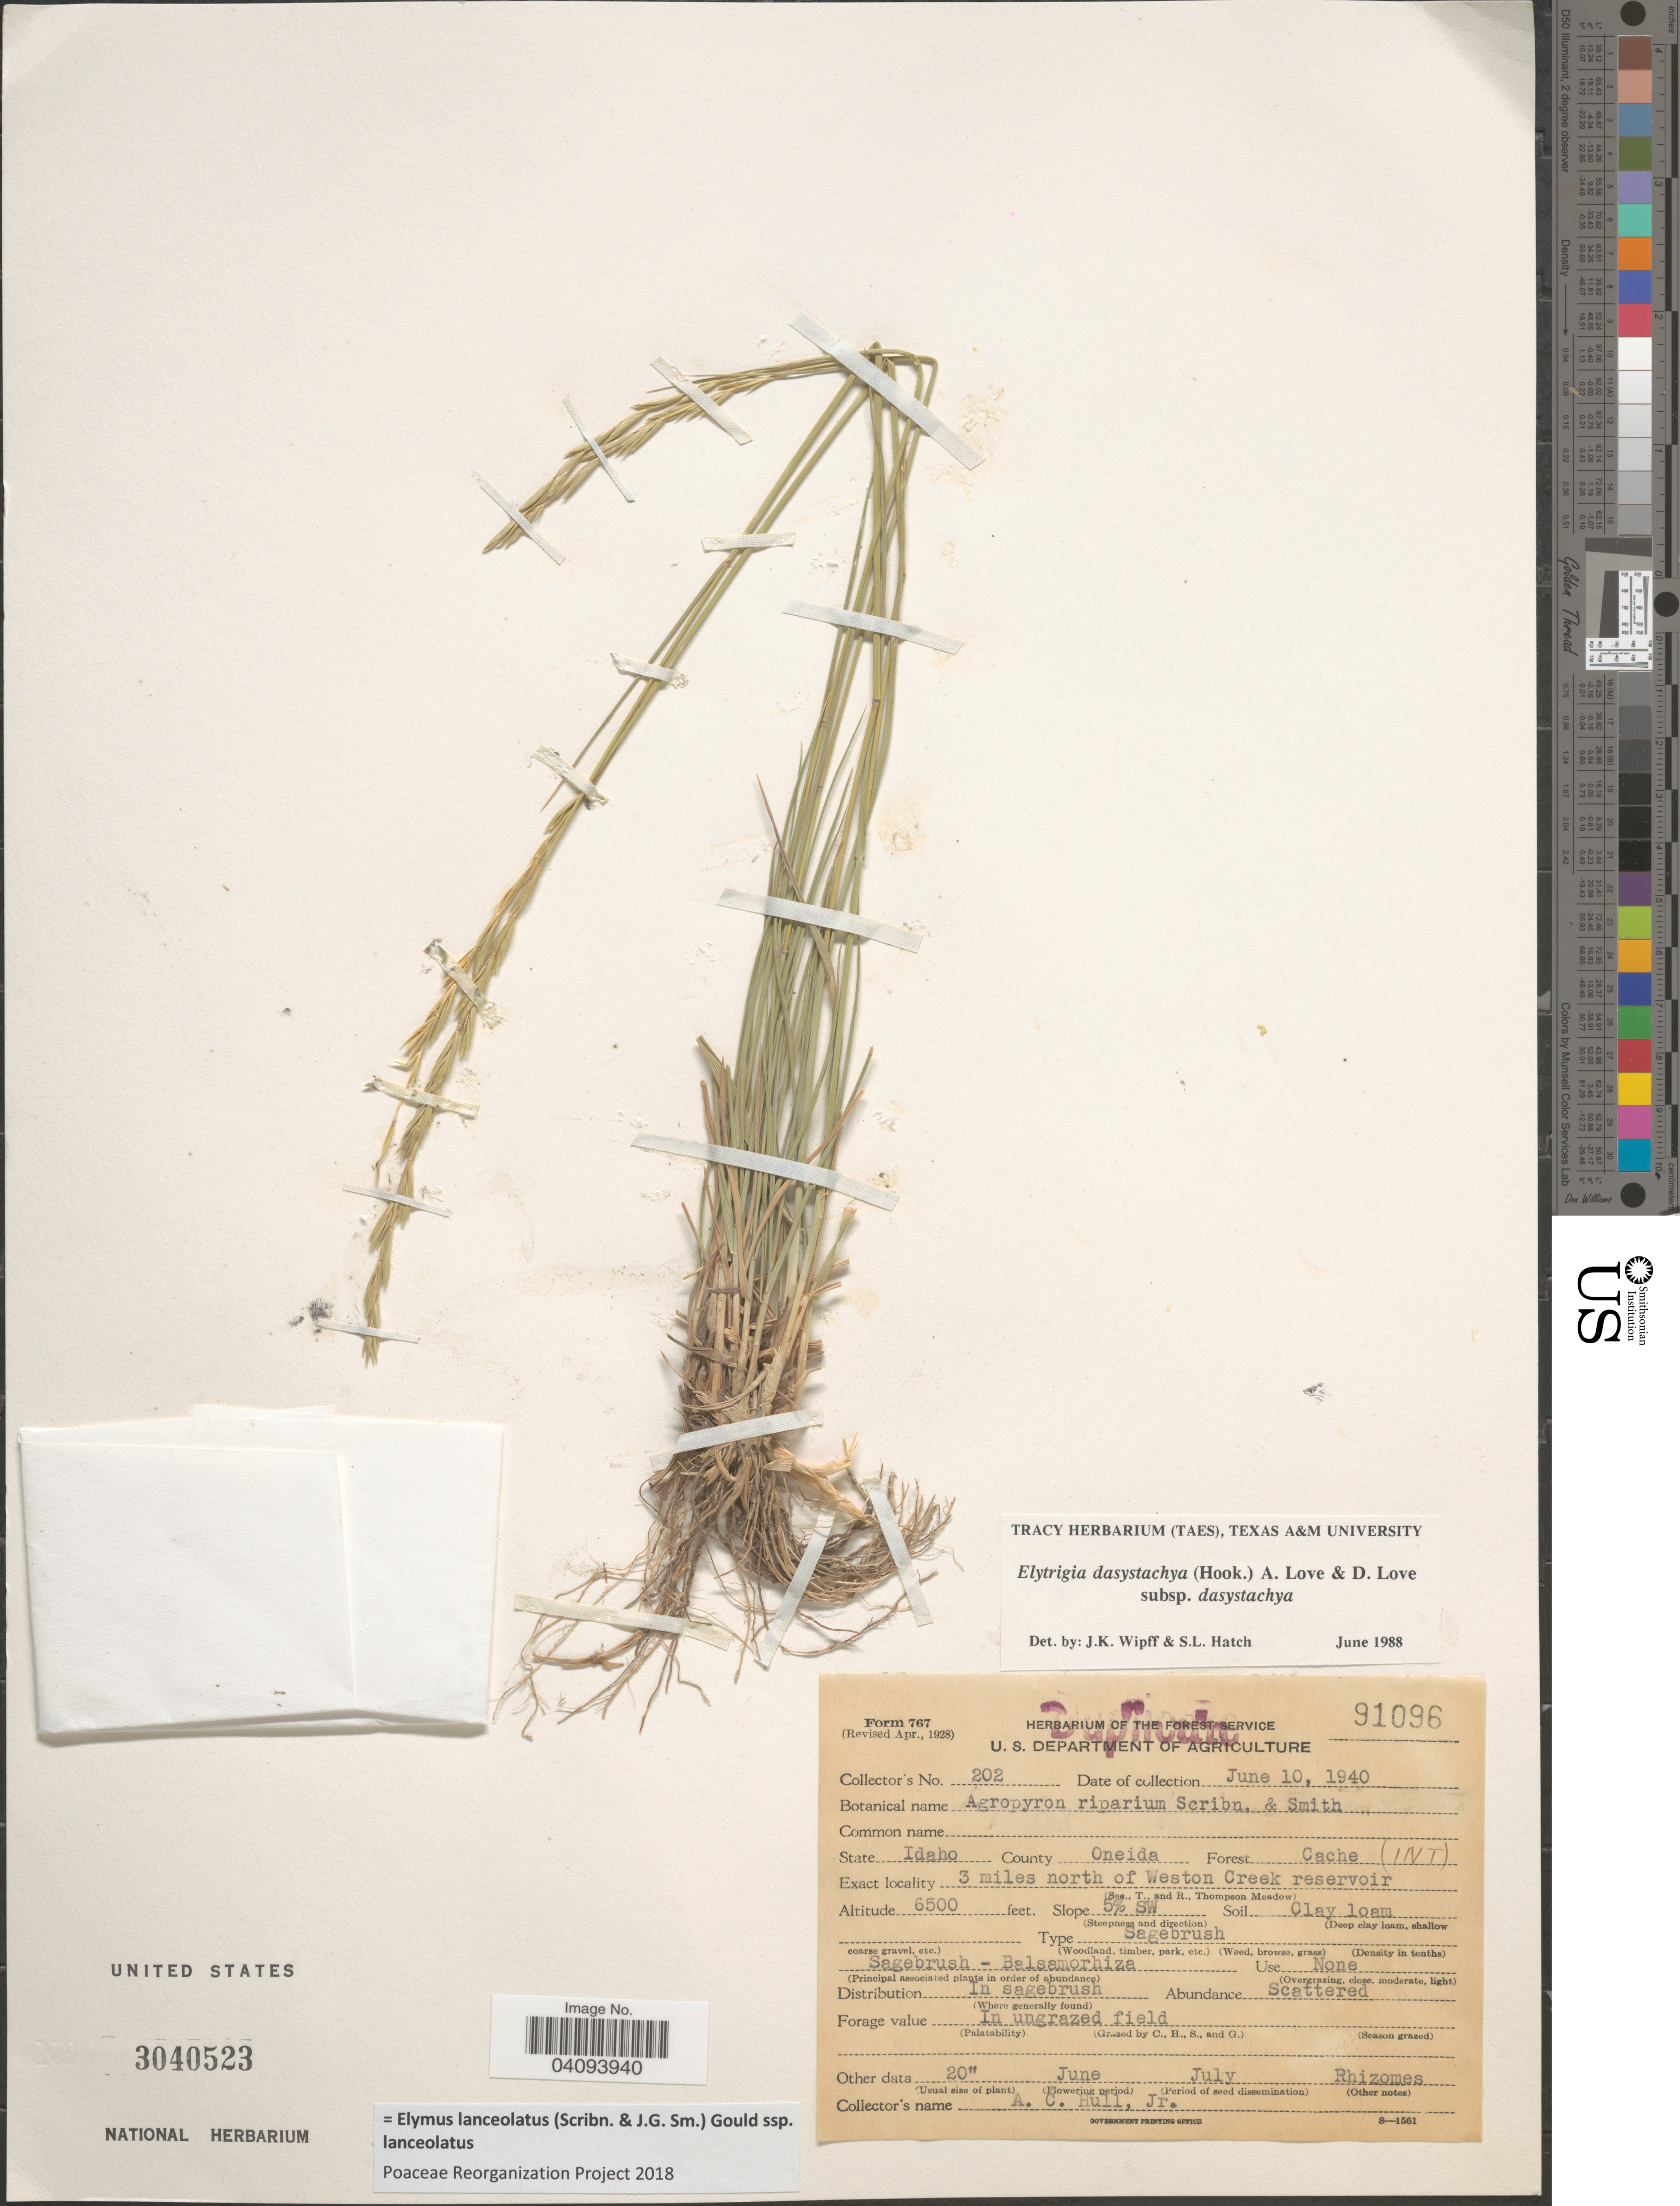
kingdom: Plantae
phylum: Tracheophyta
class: Liliopsida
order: Poales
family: Poaceae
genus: Elymus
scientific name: Elymus lanceolatus subsp. lanceolatus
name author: (Scribn. & J.G. Sm.) Gould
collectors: A. Hull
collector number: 202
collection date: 1940-06-10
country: United States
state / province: Idaho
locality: County Oneida. Forest Cache (INT). 3 miles north of Weston Creek reservoir. Slope 5% SW.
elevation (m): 1981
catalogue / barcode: US 3040523